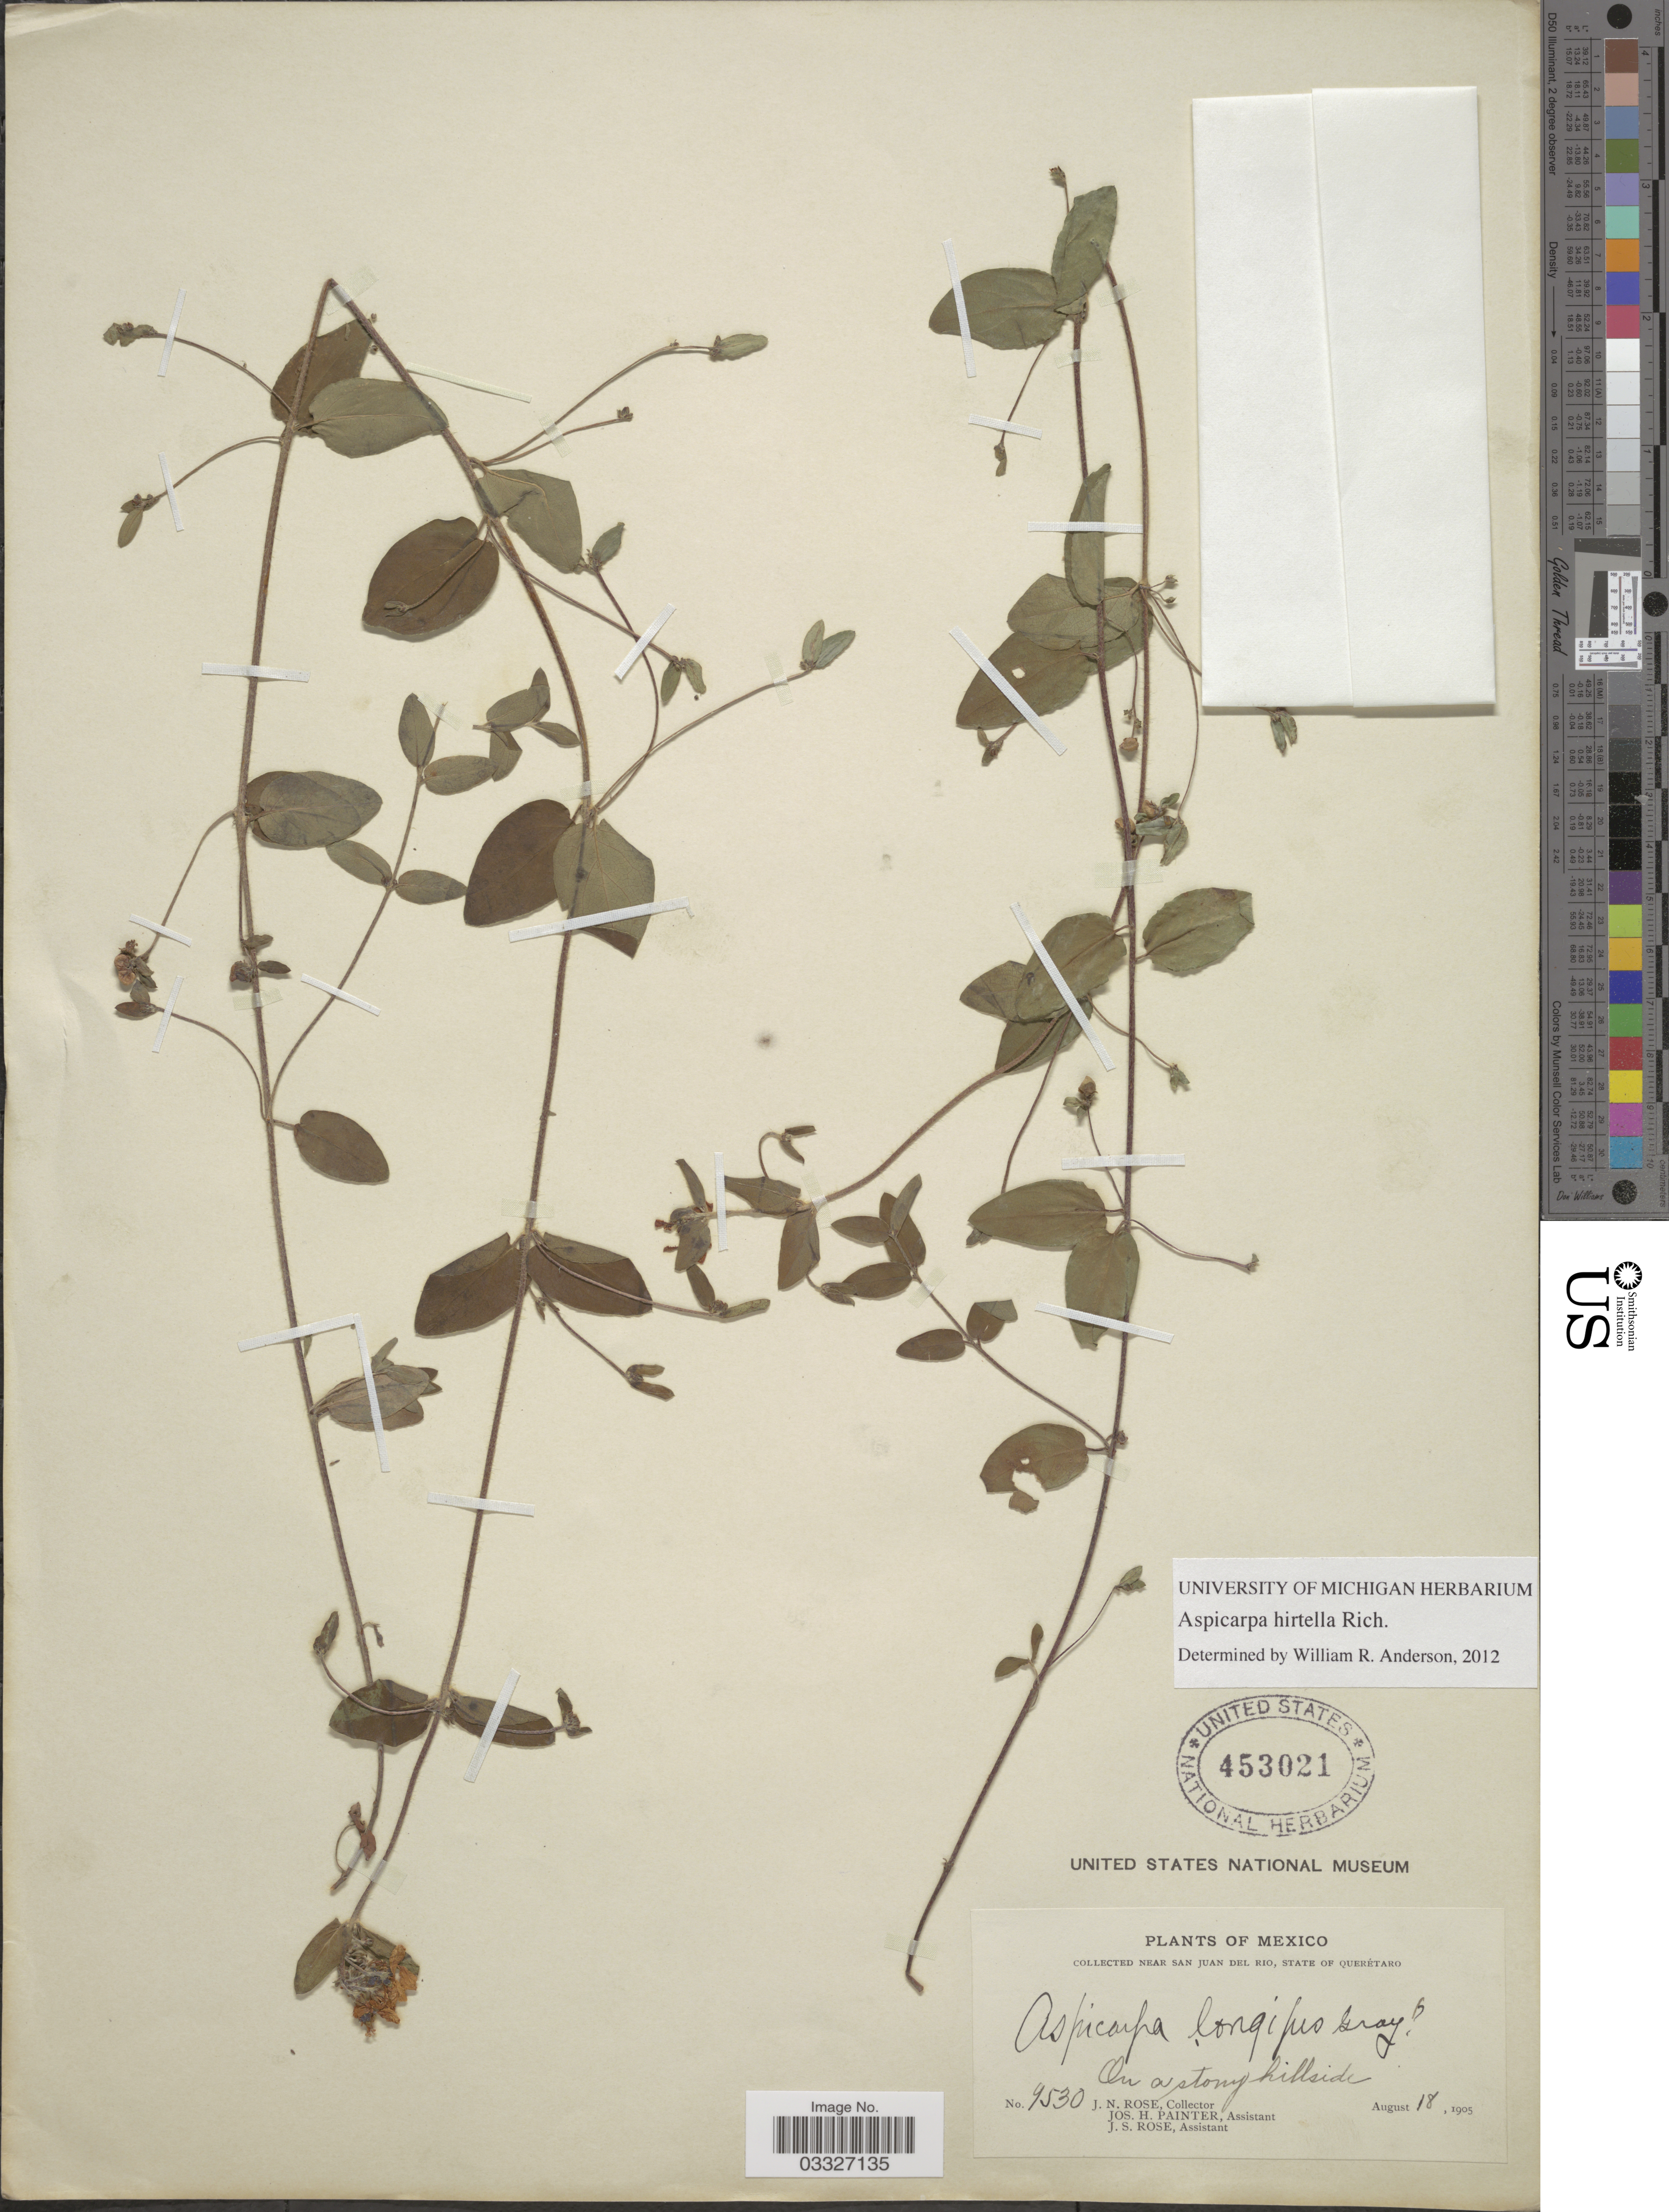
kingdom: Plantae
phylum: Tracheophyta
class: Magnoliopsida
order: Malpighiales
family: Malpighiaceae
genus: Aspicarpa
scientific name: Aspicarpa hirtella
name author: Rich.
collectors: J. N. Rose, J. H. Painter & J. S. Rose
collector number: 9530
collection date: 1905-08-18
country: Mexico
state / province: Querétaro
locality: Near San Juan del Rio.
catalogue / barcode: US 453021